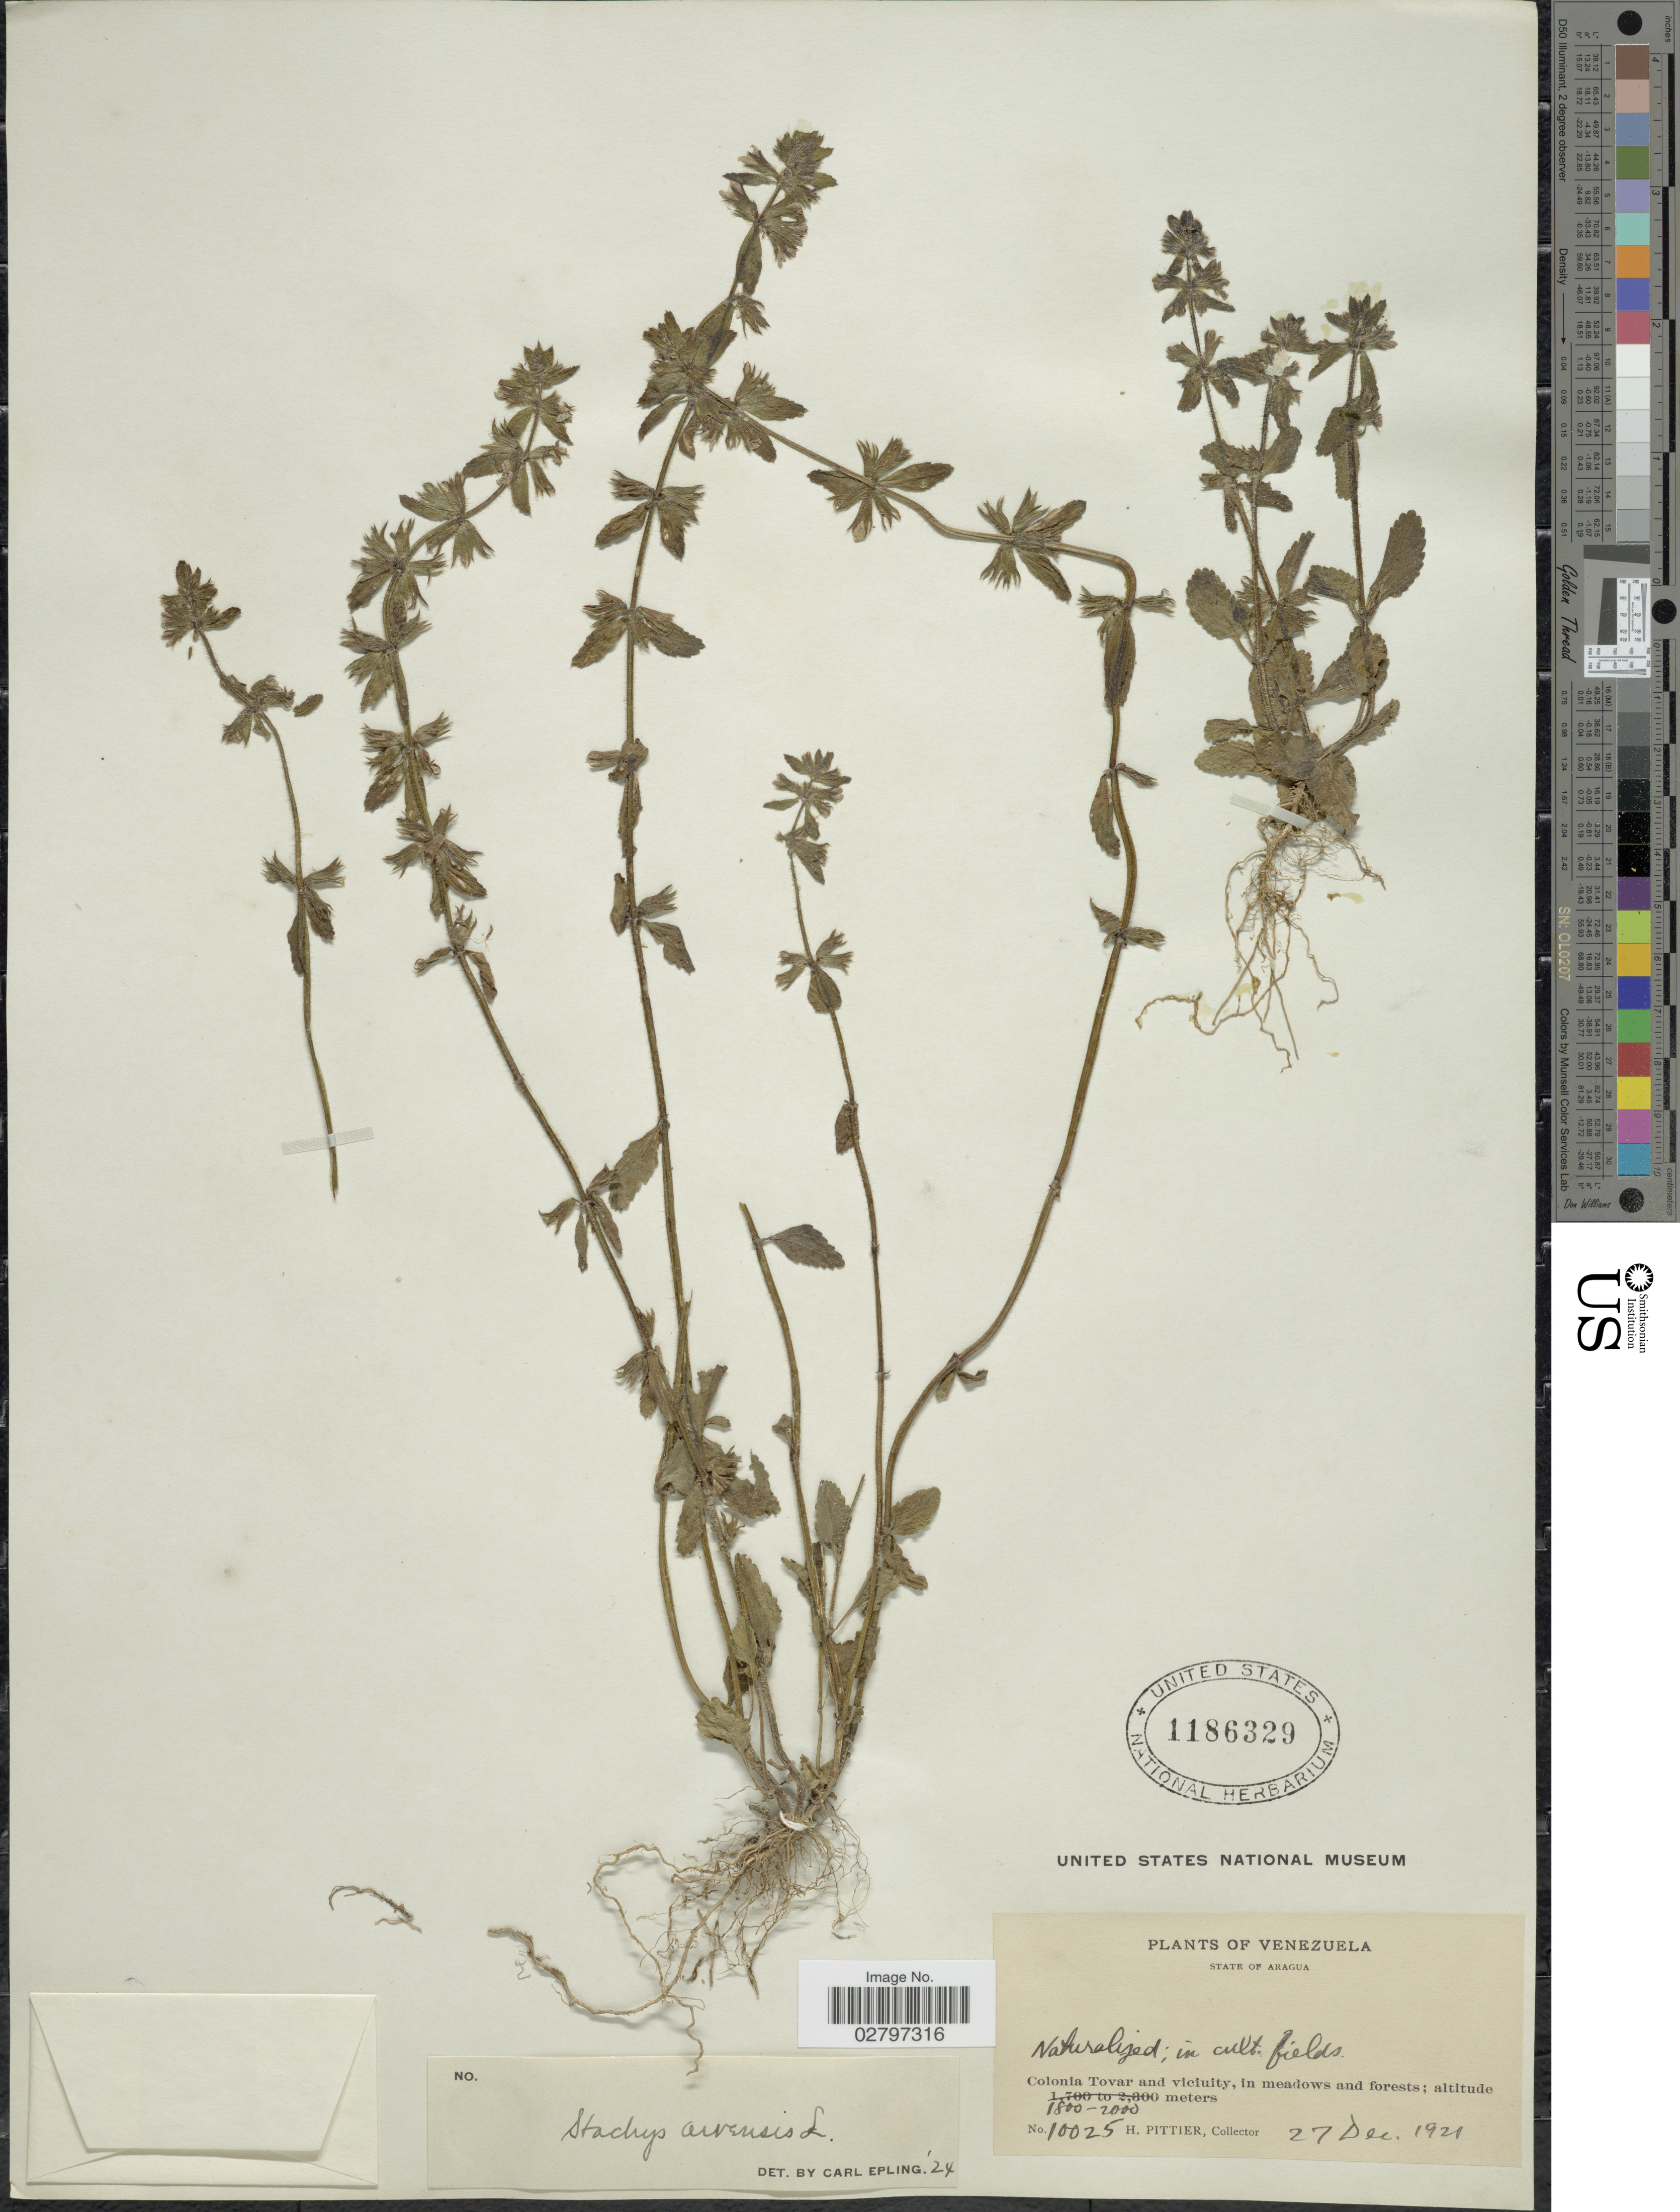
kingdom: Plantae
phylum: Tracheophyta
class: Magnoliopsida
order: Lamiales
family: Lamiaceae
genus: Stachys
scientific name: Stachys arvensis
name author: (L.) L.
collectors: H. F. Pittier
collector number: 10025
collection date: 1921-12-27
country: Venezuela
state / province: Aragua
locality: Colonia Tovar and viciuity.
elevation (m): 1800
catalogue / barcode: US 1186329